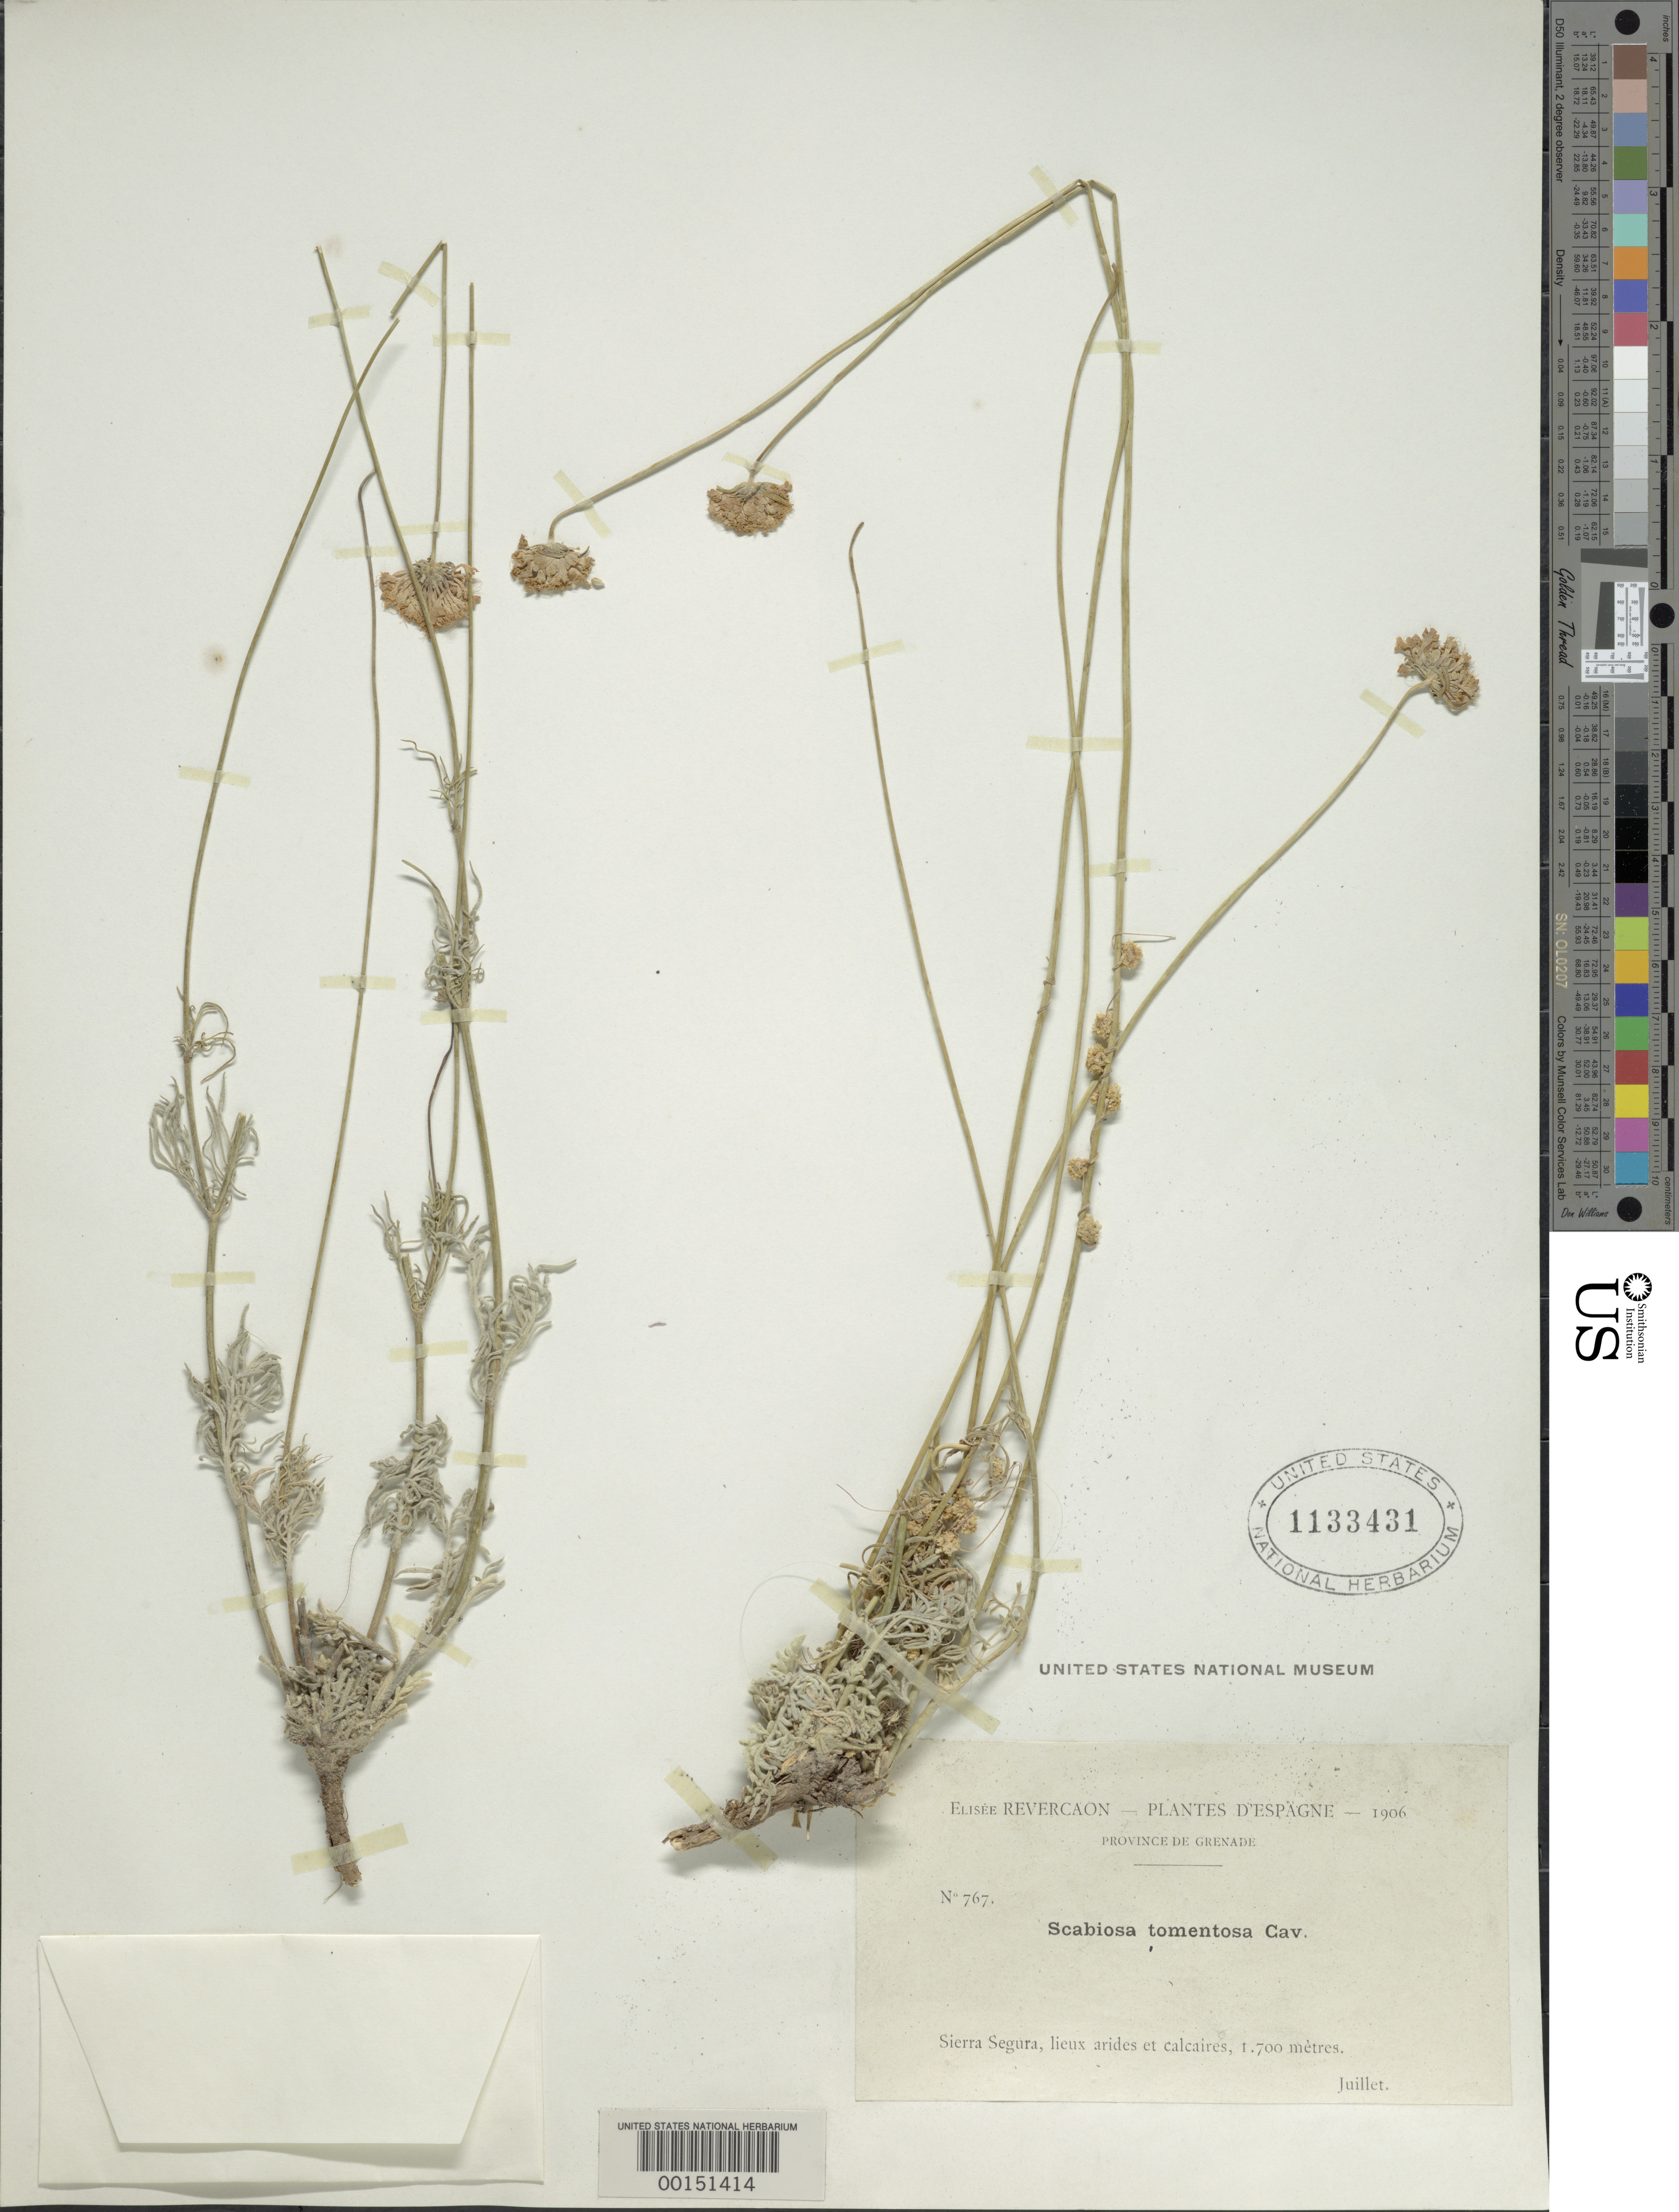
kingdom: Plantae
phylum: Tracheophyta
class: Magnoliopsida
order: Dipsacales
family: Caprifoliaceae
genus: Scabiosa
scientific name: Scabiosa tomentosa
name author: Cav.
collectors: E. Reverchon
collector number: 767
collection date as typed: Jul 1906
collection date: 1906-07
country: Spain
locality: Grenade Prov., Sierra Segura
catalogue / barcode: US 1133431